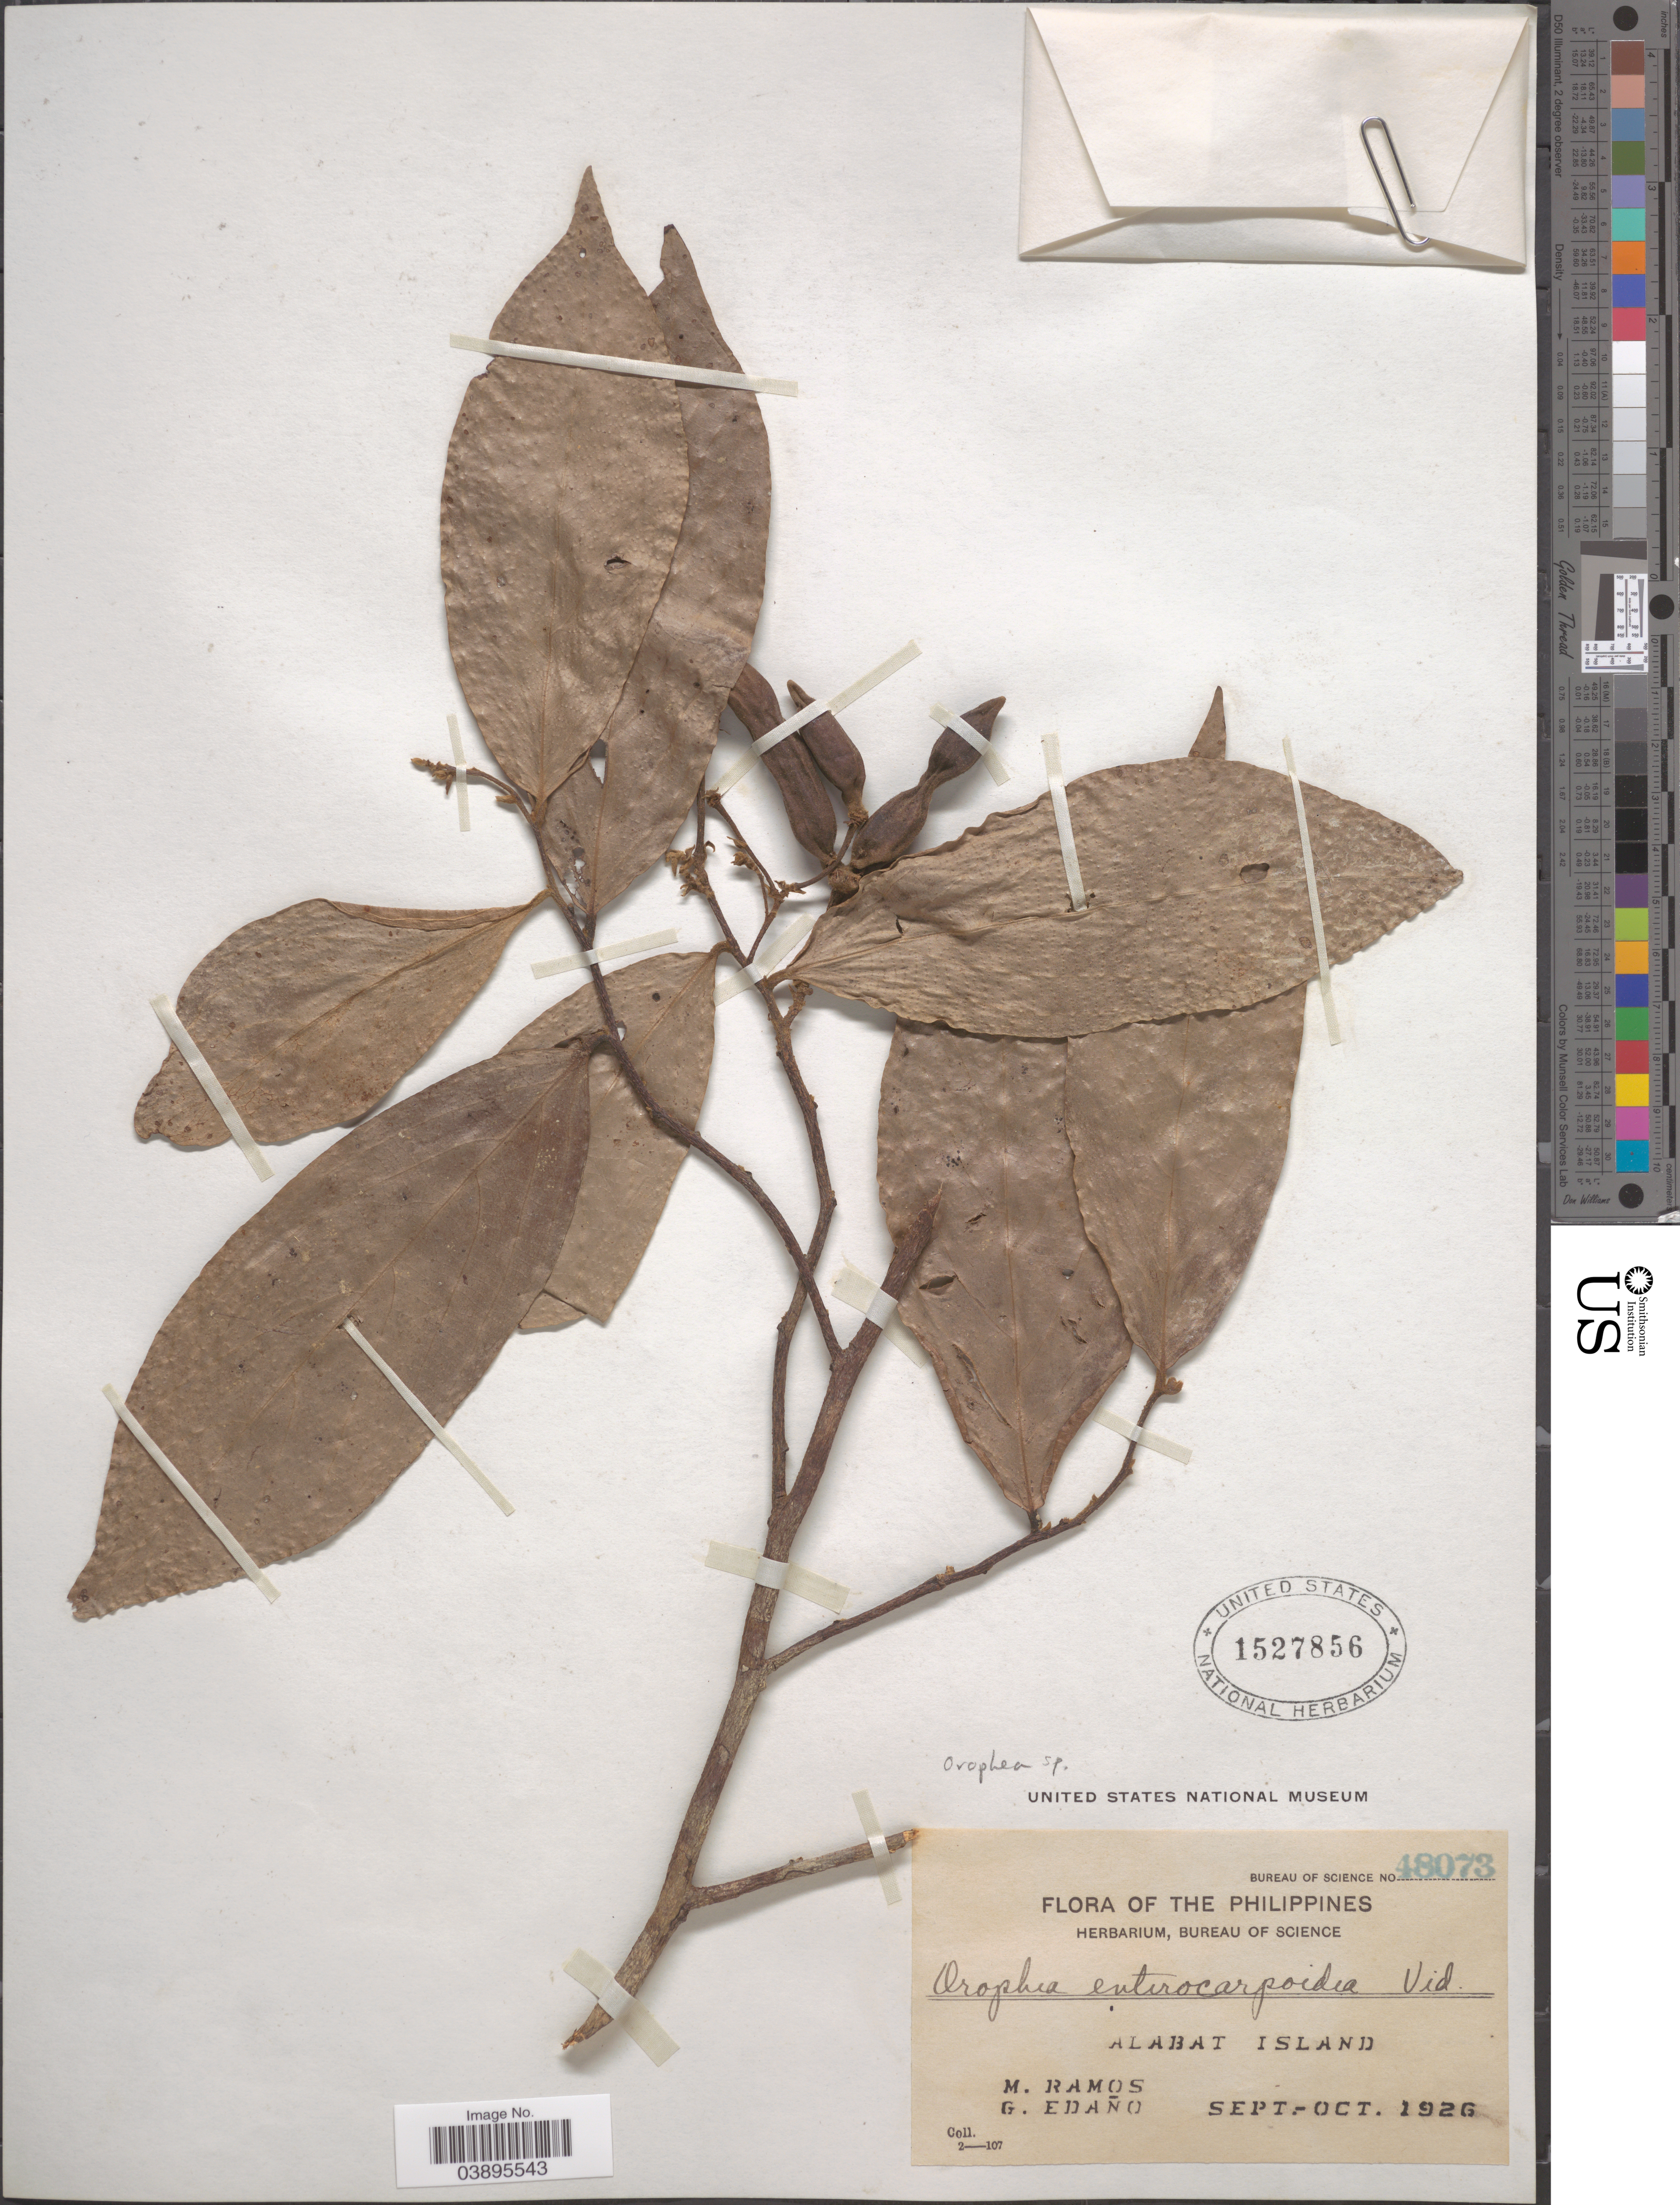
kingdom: Plantae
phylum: Tracheophyta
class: Magnoliopsida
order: Magnoliales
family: Annonaceae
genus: Orophea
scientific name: Orophea sp.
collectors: M. Ramos & G. Edaño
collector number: Bureau of Science 48073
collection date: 1926-09/1926-10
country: Philippines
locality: Alabat Island.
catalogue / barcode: US 1527856